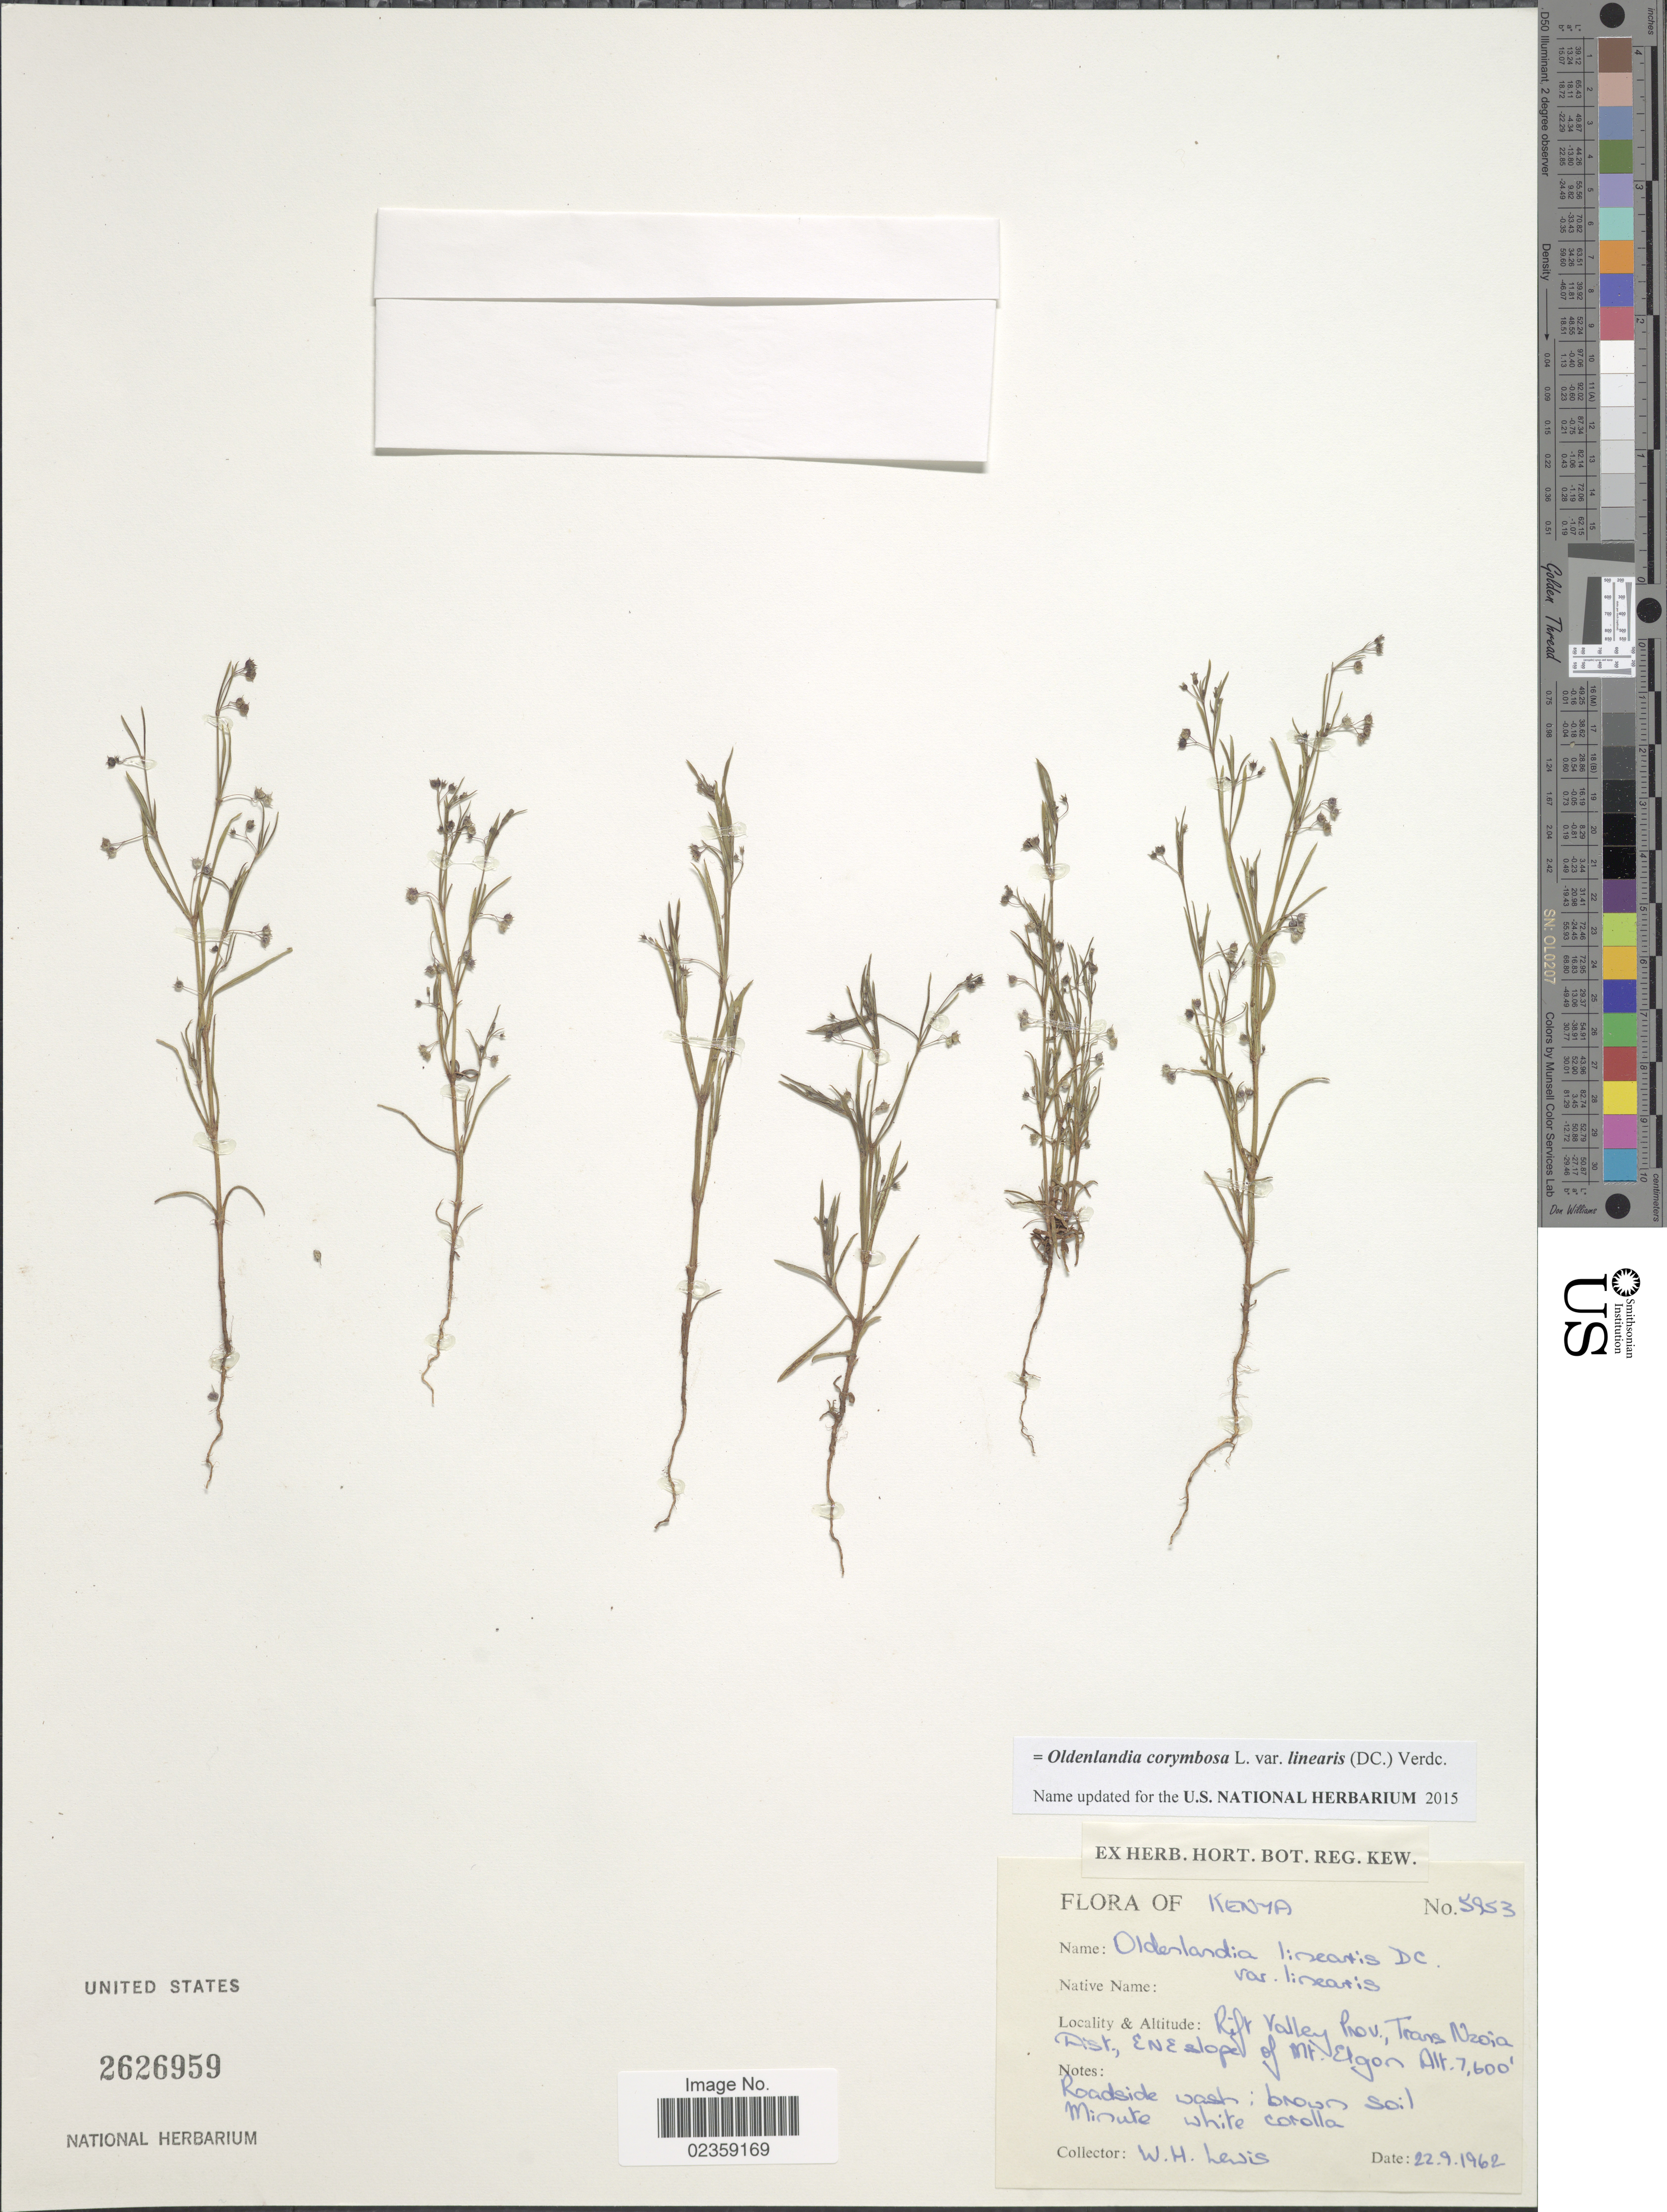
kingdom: Plantae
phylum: Tracheophyta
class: Magnoliopsida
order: Gentianales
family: Rubiaceae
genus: Oldenlandia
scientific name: Oldenlandia linearis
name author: DC.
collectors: W. H. Lewis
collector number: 5953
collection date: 1962-09-22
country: Kenya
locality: Rift Valley Prov., Trans Nzoia Dist., ENE slope of Mt. Elgon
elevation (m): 2316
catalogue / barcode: US 2626959